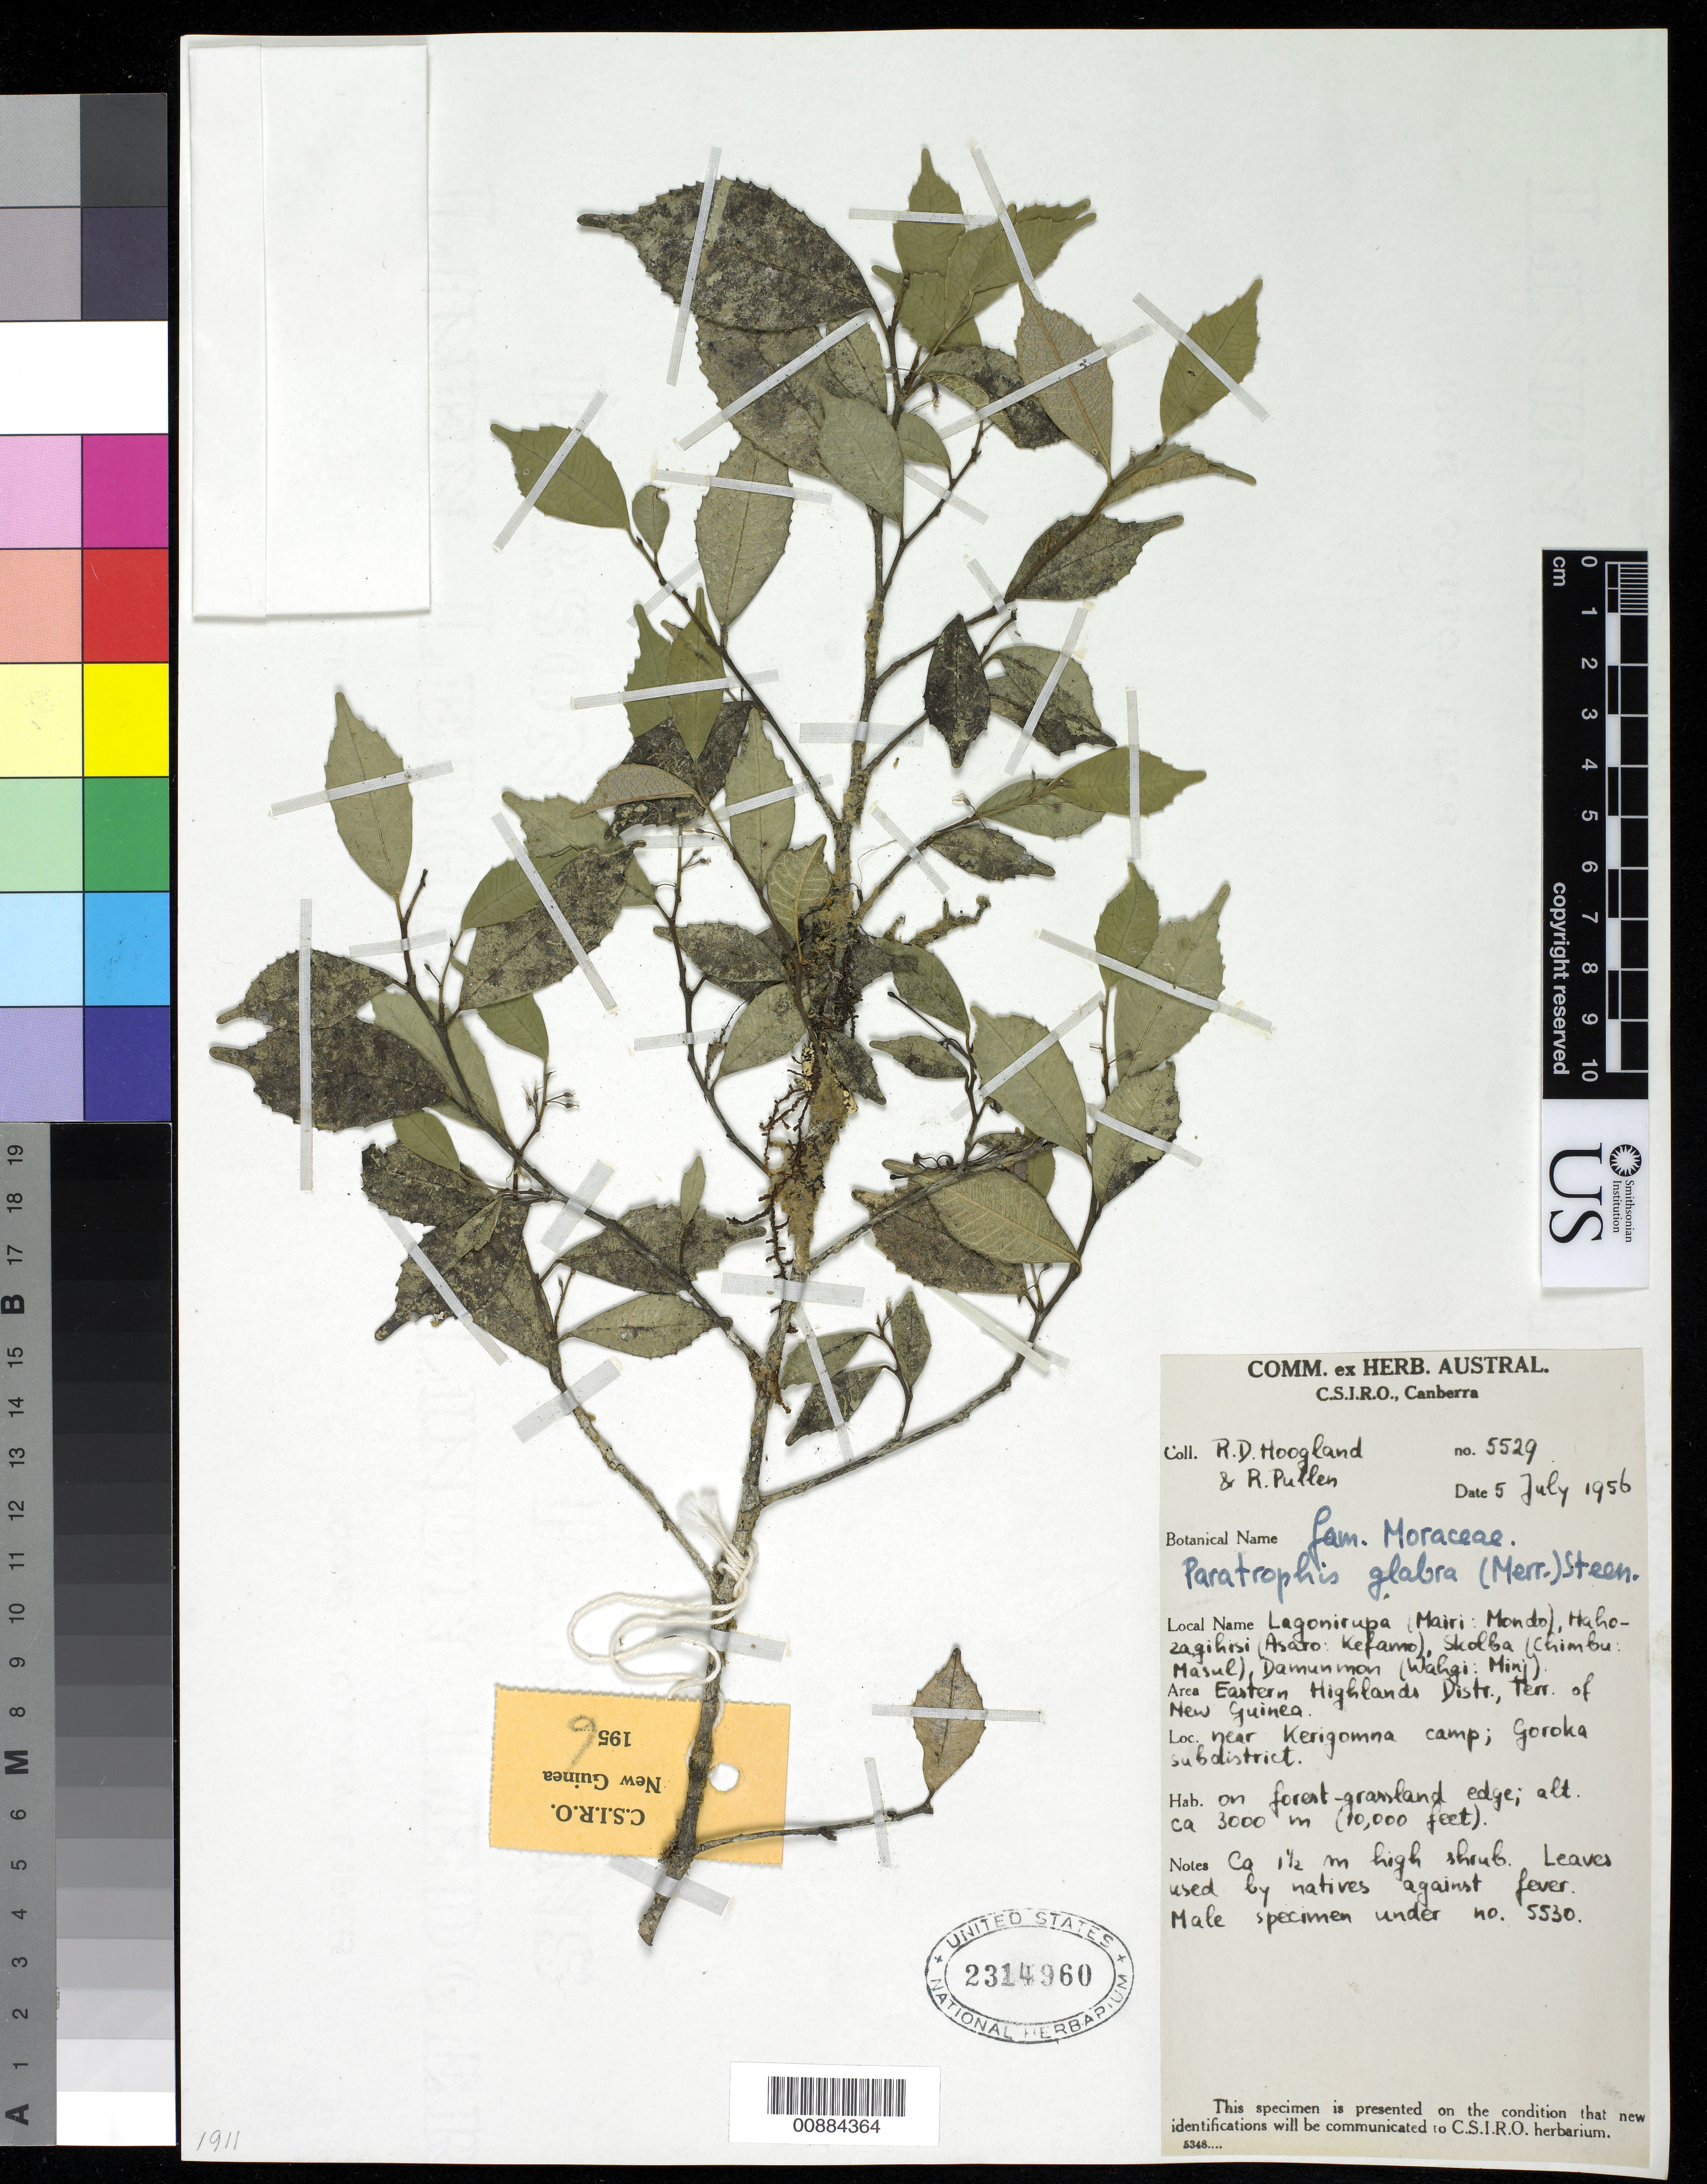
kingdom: Plantae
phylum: Tracheophyta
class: Magnoliopsida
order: Rosales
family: Moraceae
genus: Paratrophis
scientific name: Paratrophis glabra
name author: (Merr.) Steenis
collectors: R. D. Hoogland & R. Pullen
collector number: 5529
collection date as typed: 05 Jul 1956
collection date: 1956-07-05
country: Papua New Guinea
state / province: Eastern Highlands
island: New Guinea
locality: Eastern Highlands Dist.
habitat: Forest-grassland edge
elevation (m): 3000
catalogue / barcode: US 2314690